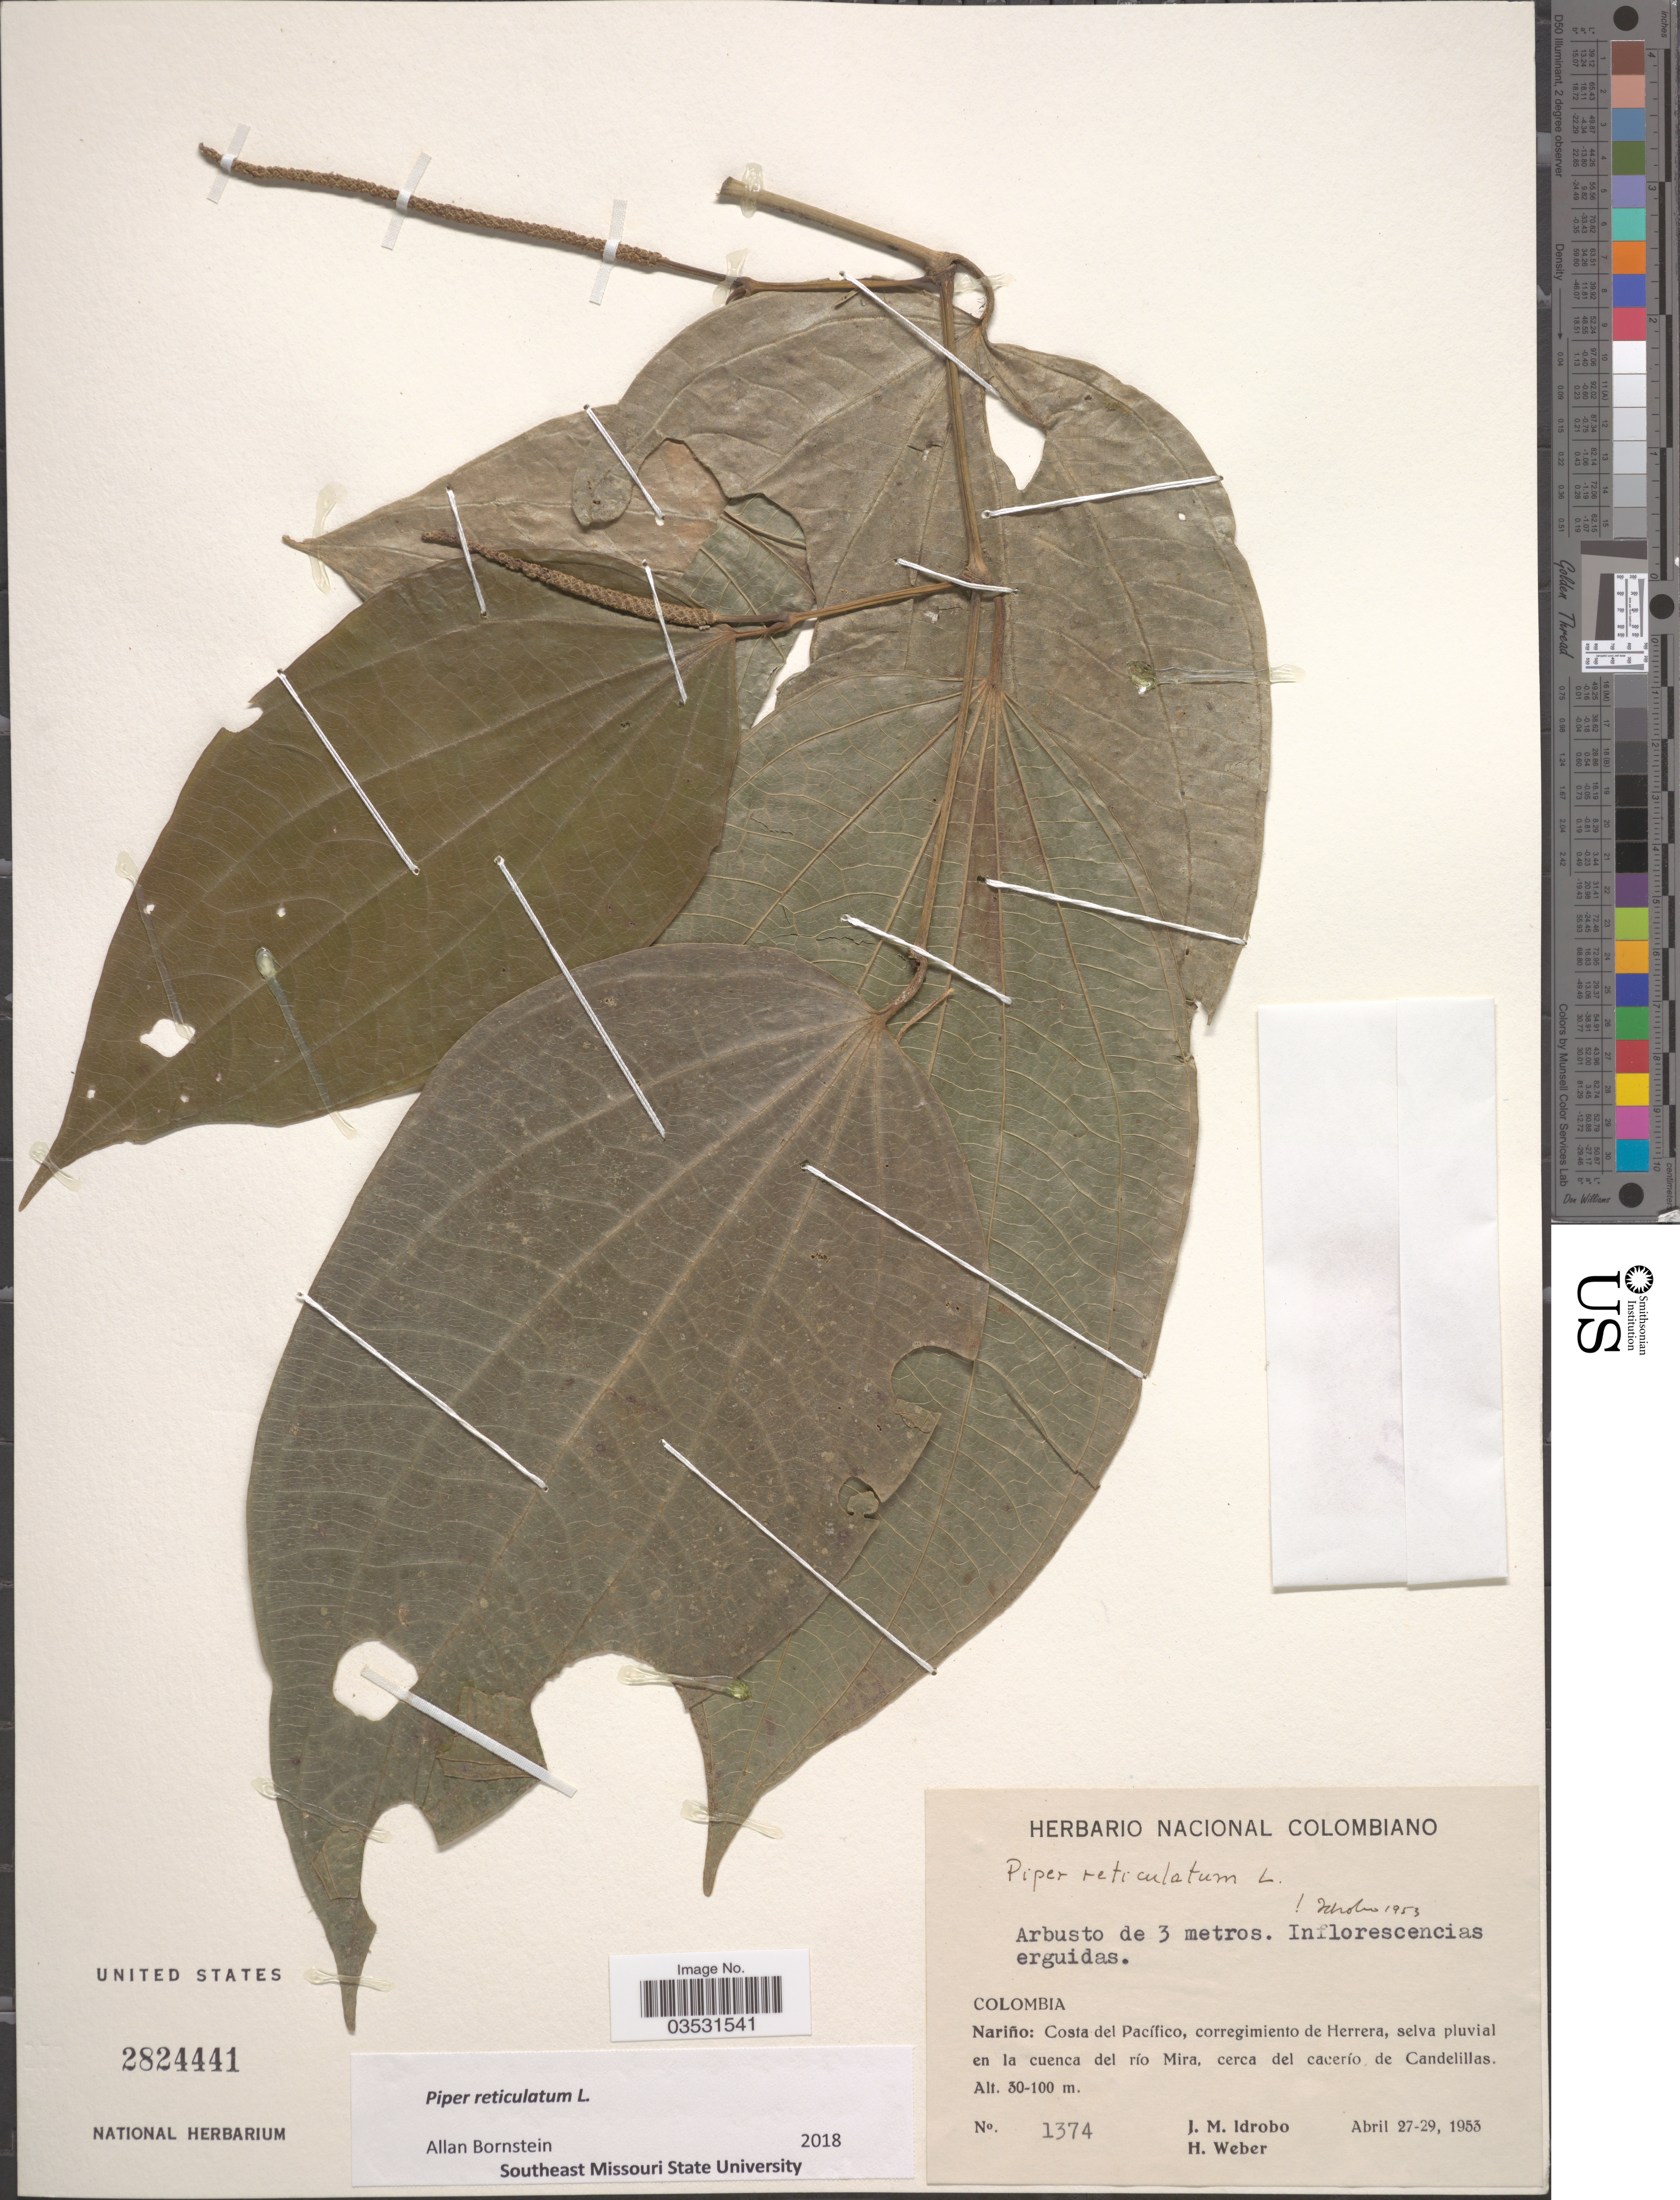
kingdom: Plantae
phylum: Tracheophyta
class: Magnoliopsida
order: Piperales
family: Piperaceae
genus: Piper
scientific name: Piper reticulatum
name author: L.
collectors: J. M. Idrobo & H. Weber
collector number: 1374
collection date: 1953-04-27/1953-04-29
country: Colombia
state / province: Nariño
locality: Costa del Pacífico, corregimiento de Herrera, selva pluvial en la cuenca del río Mira, cerca del cacerío de Candelillas.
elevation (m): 30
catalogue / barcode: US 2824441